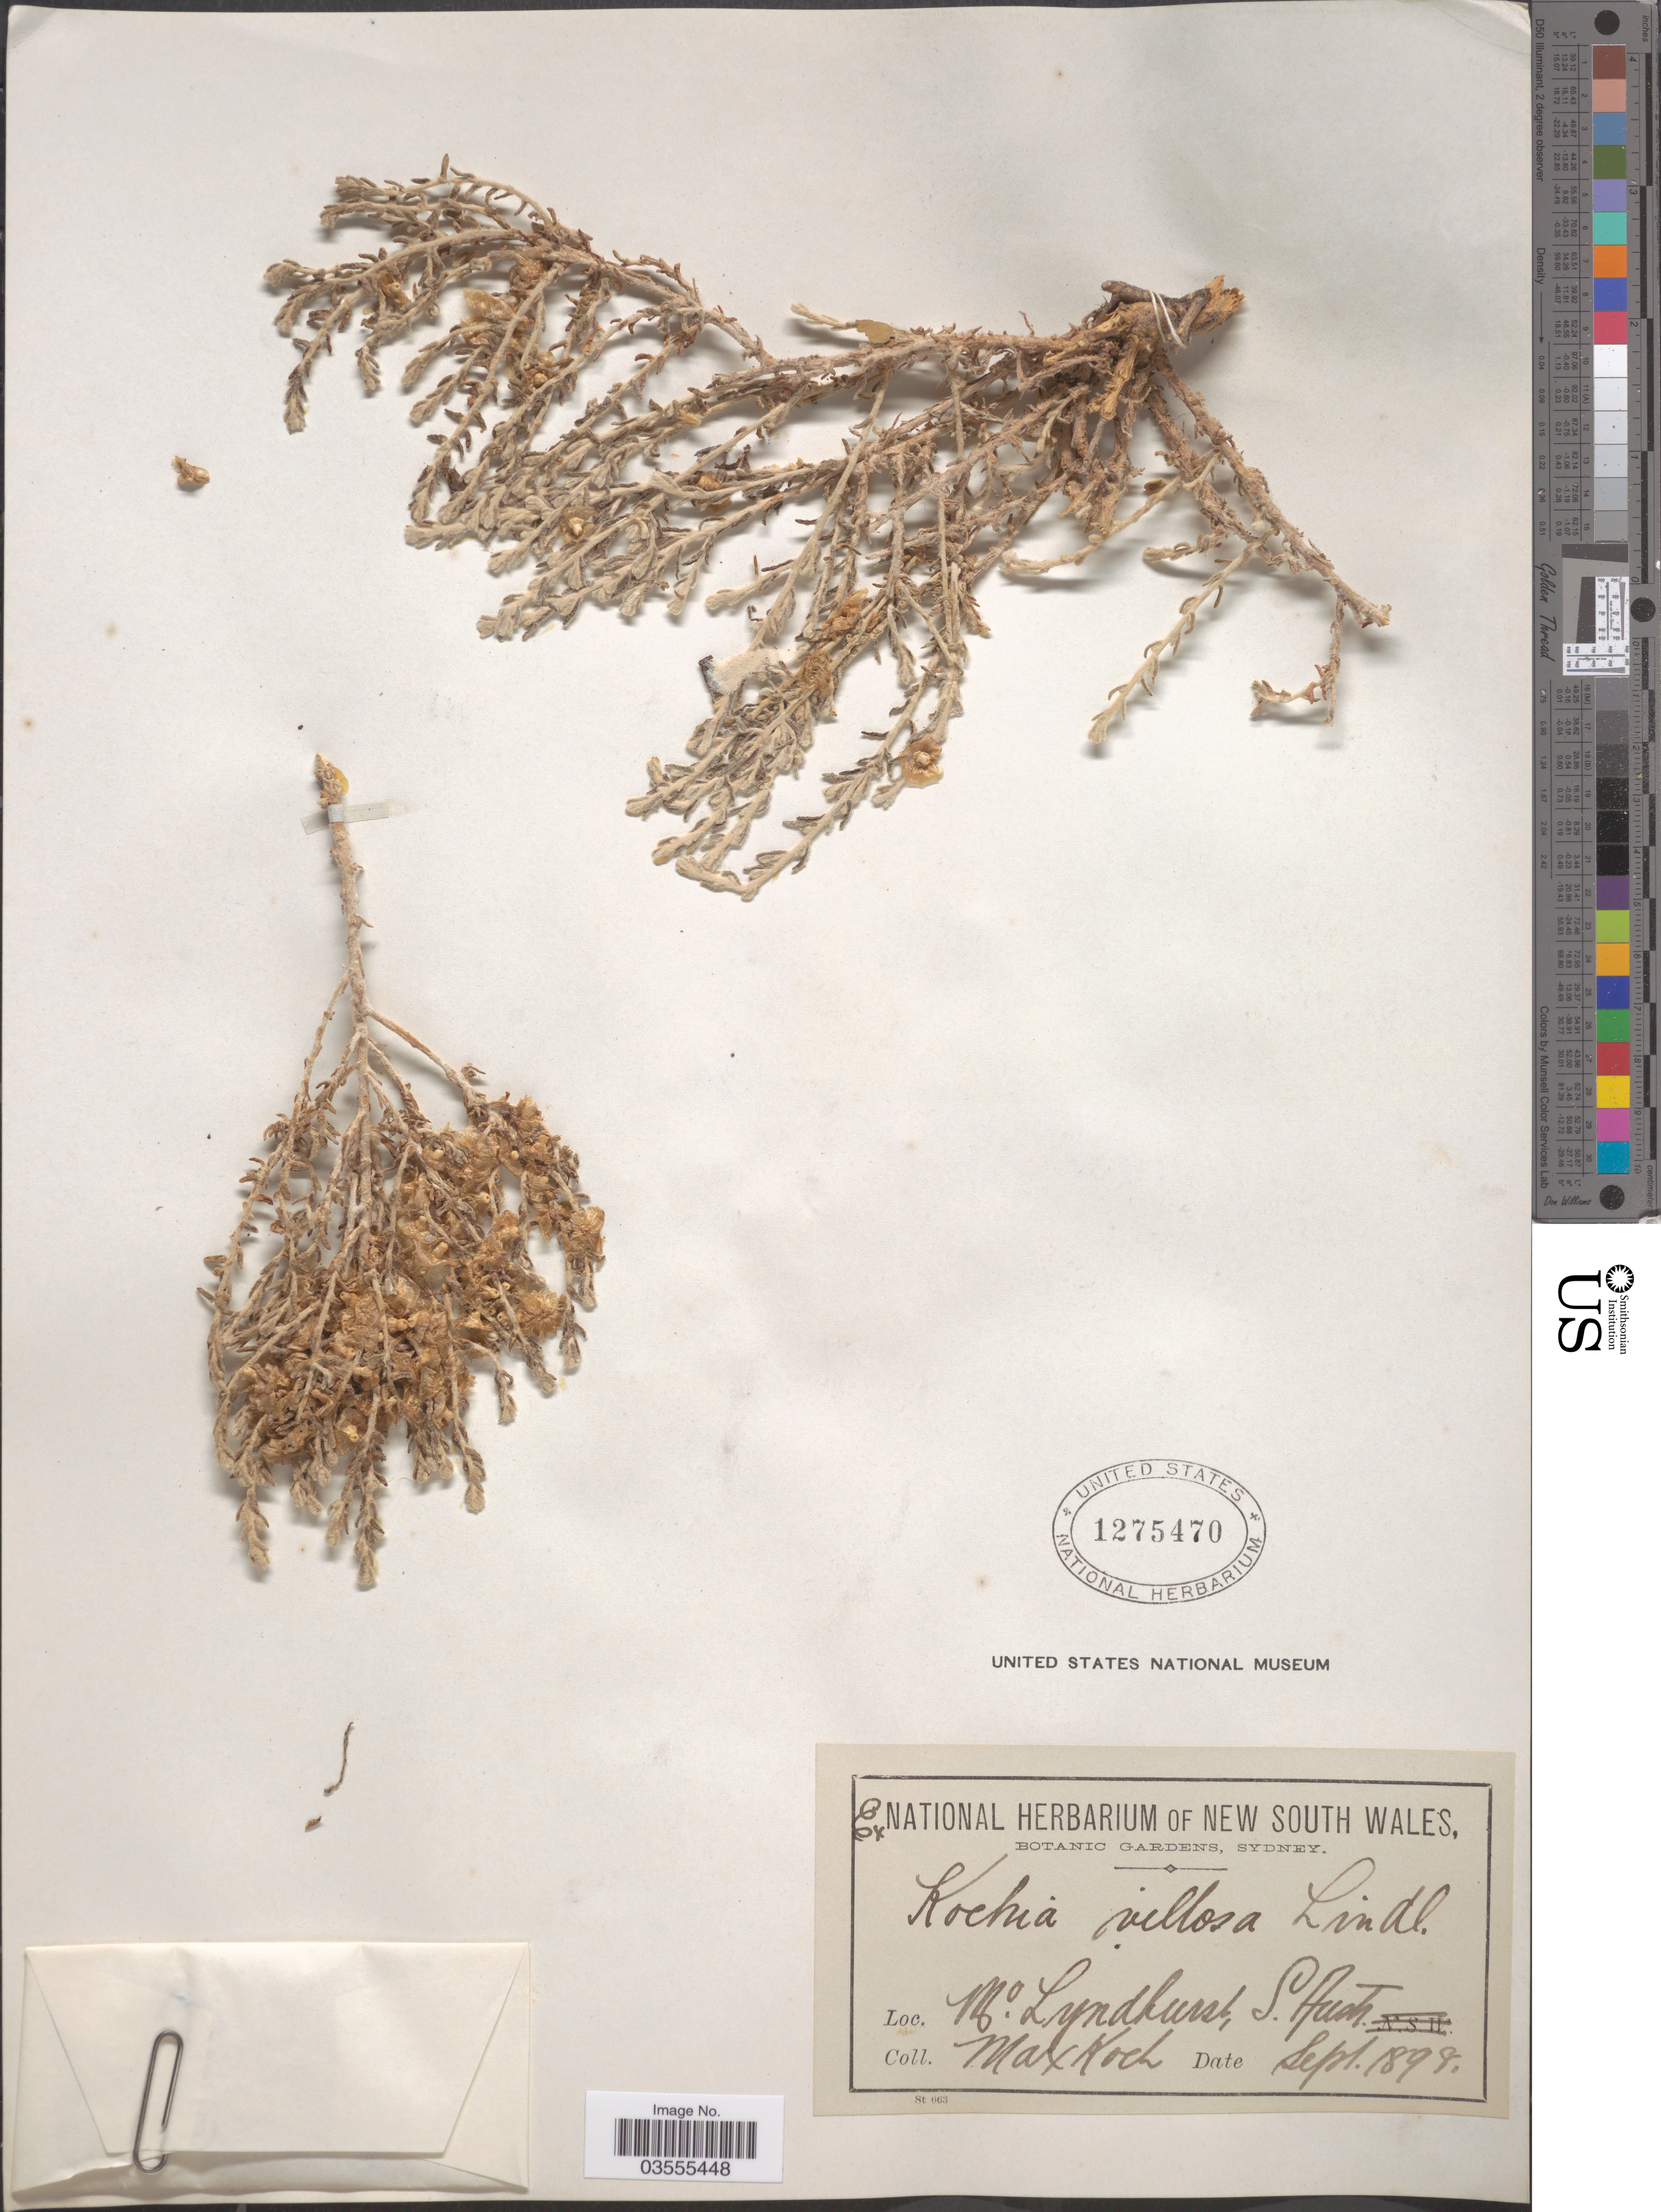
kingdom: Plantae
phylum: Tracheophyta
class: Magnoliopsida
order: Caryophyllales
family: Amaranthaceae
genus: Maireana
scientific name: Maireana trichoptera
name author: (J.M. Black) Paul G. Wilson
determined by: Strong, Mark T., (BOT), Smithsonian Institution - National Museum of Natural History (UNITED STATES)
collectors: M. Koch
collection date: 1898-09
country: Australia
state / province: South Australia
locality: Mo. Lyndhurst.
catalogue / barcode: US 1275470